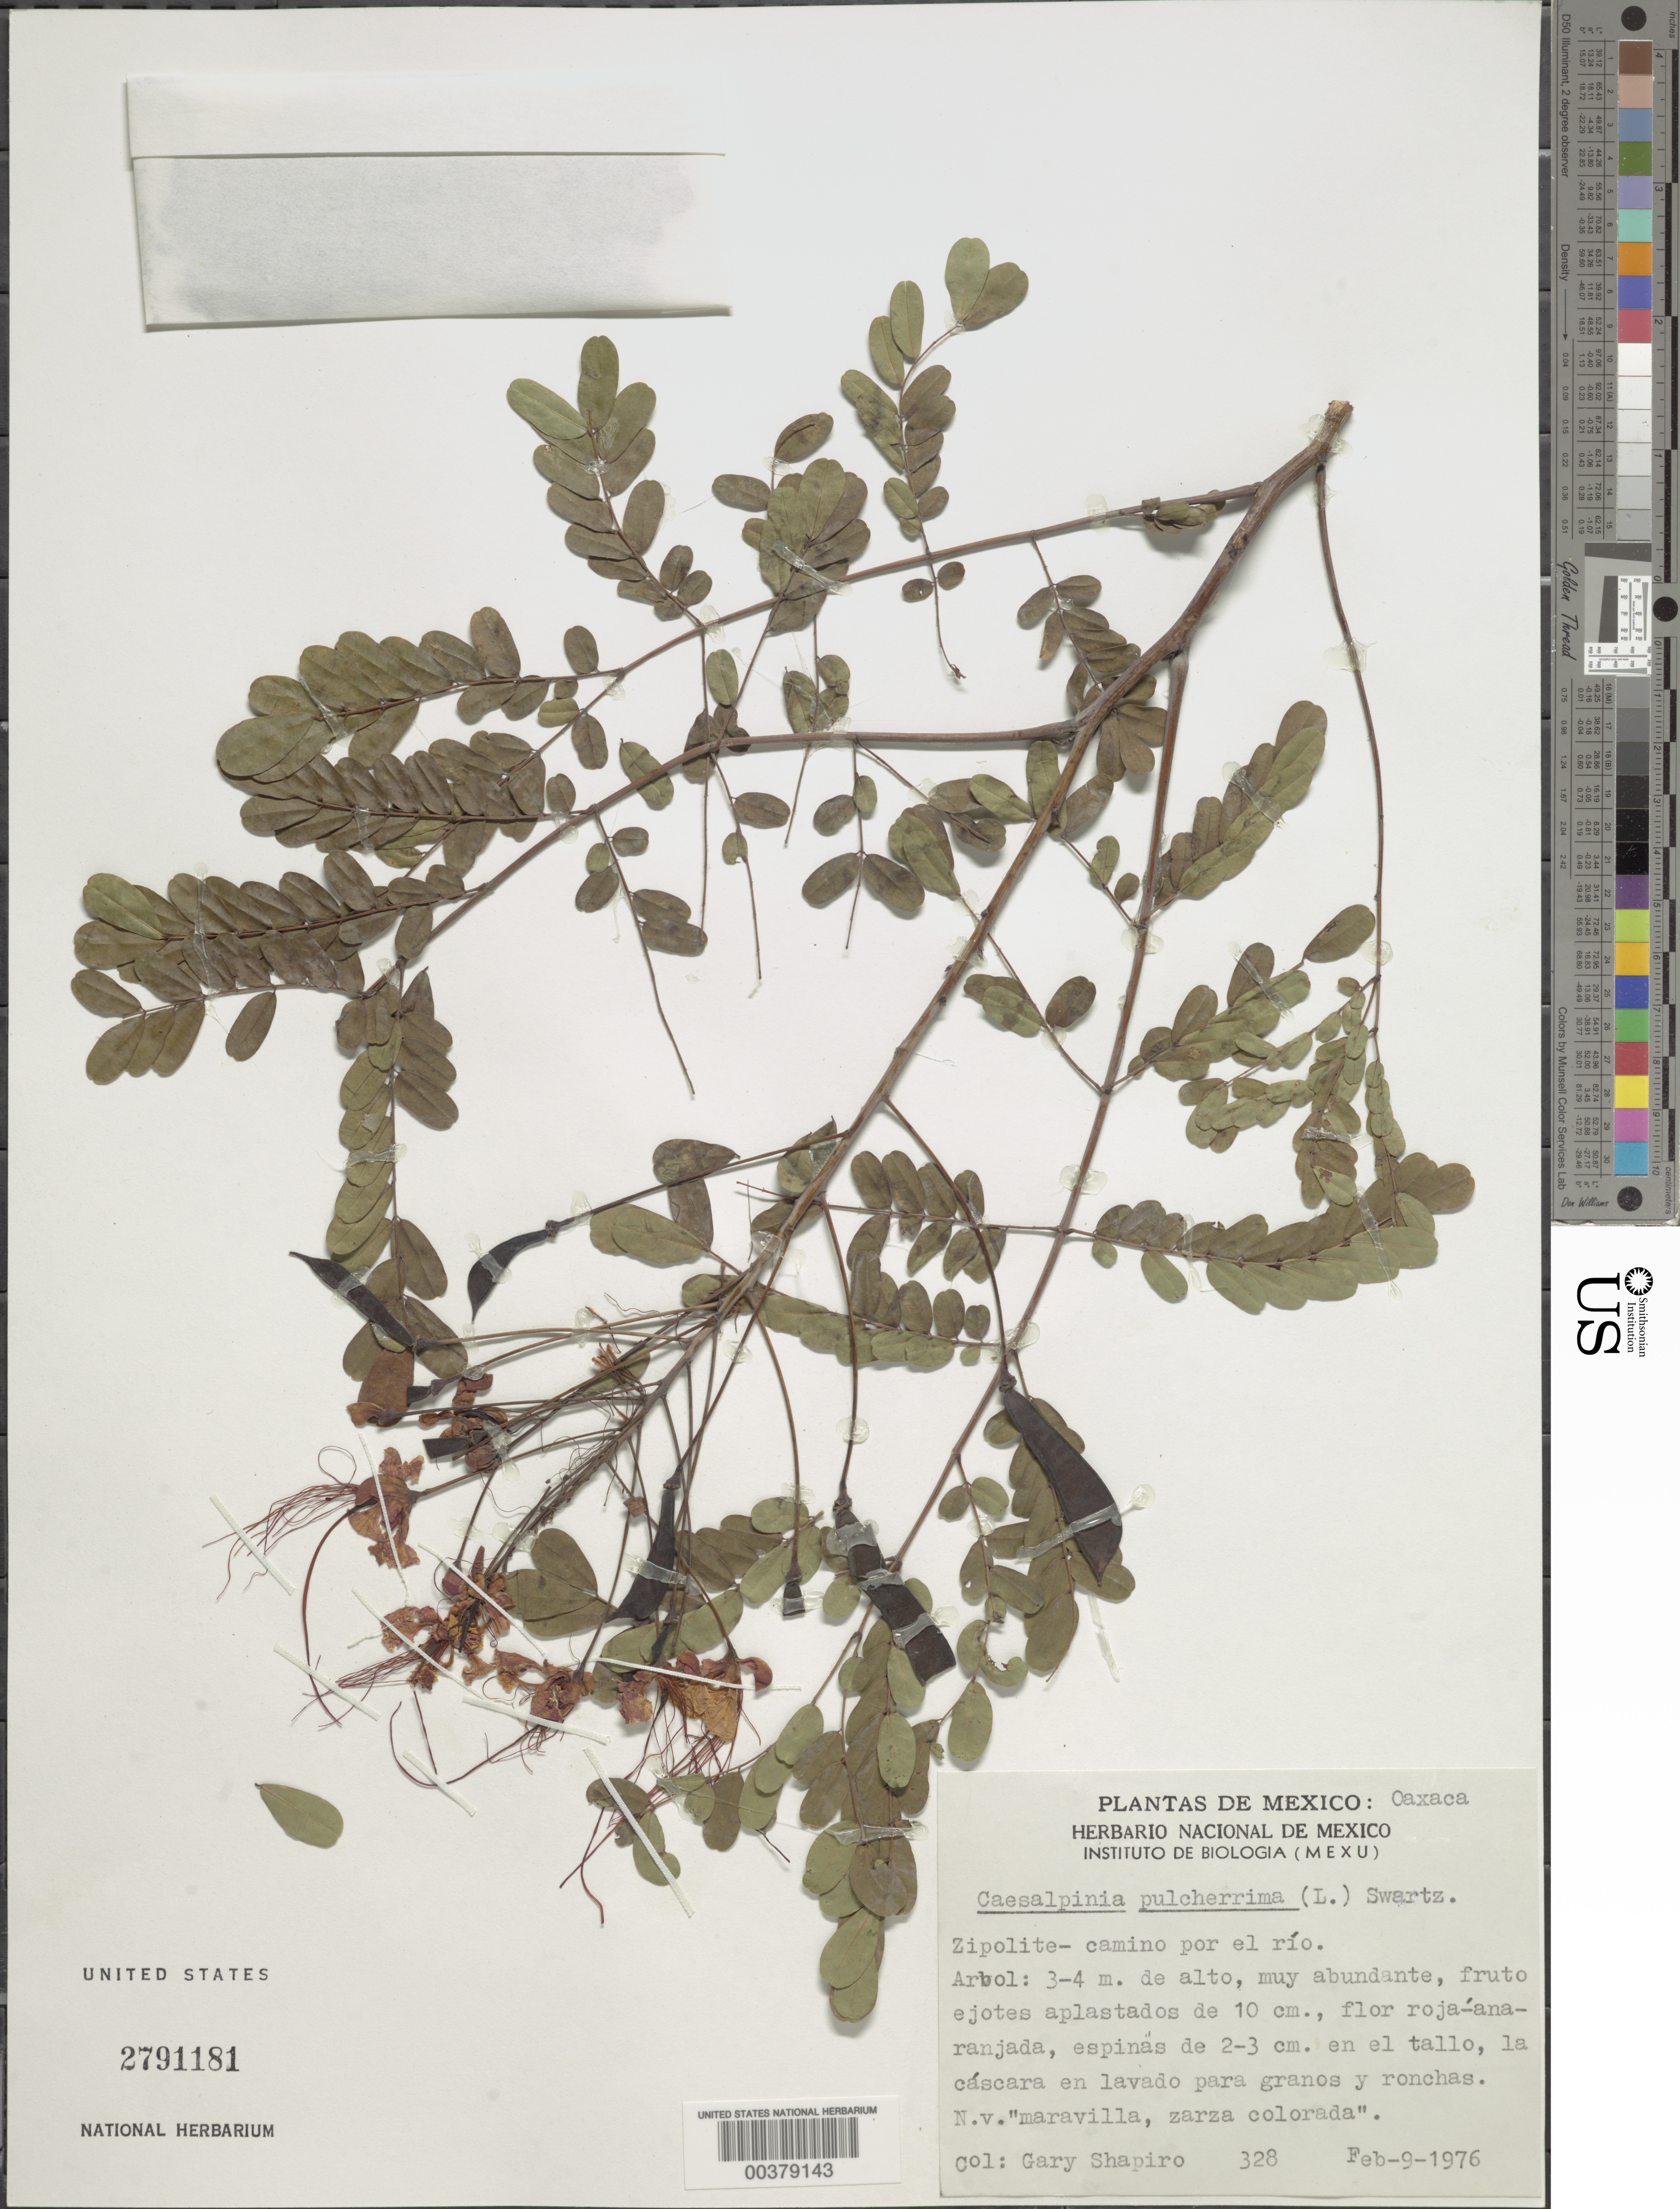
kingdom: Plantae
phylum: Tracheophyta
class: Magnoliopsida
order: Fabales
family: Fabaceae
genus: Caesalpinia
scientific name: Caesalpinia pulcherrima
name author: (L.) Sw.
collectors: G. Shapiro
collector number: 328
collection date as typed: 09 Feb 1976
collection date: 1976-02-09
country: Mexico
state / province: Oaxaca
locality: Zipolite, camino por el rio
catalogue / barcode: US 2791181